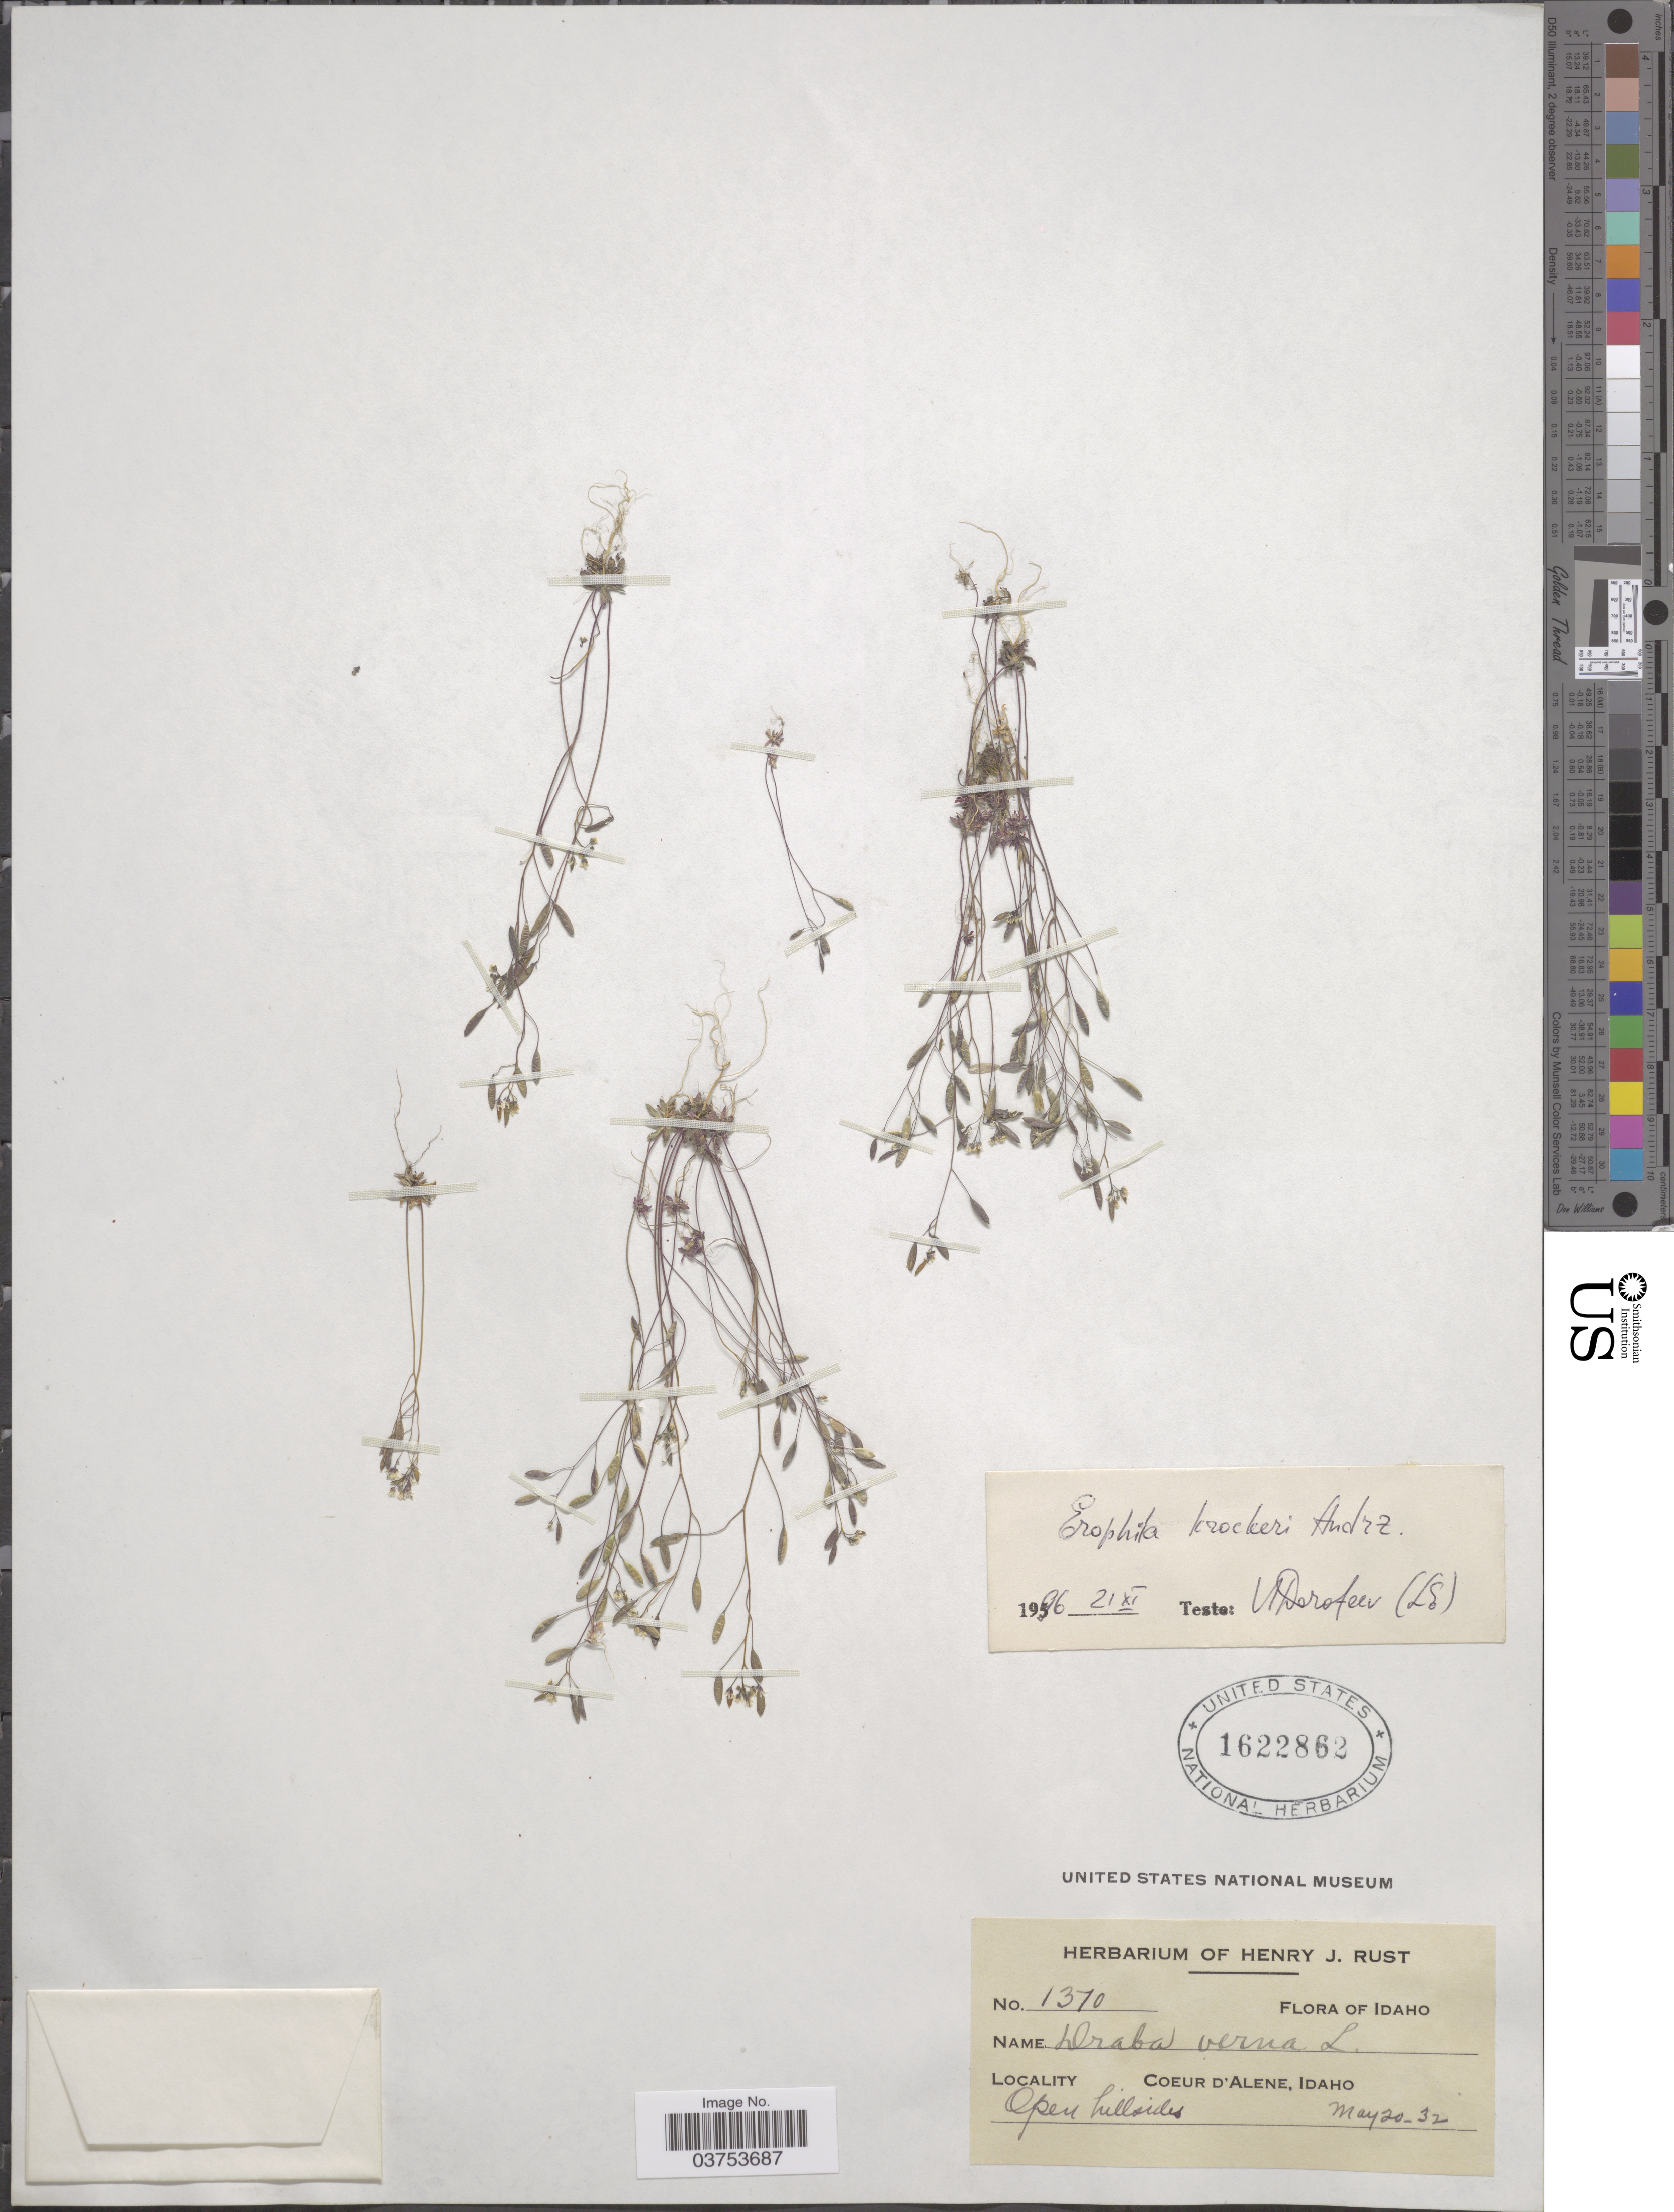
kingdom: Plantae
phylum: Tracheophyta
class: Magnoliopsida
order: Brassicales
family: Brassicaceae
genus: Erophila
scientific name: Erophila verna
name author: (L.) DC.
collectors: ex herb. Henry J. Rust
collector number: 1370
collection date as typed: Transcribed d/m/y: 20/5/32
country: United States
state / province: Idaho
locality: Coeur D'Alene.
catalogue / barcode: US 1622862